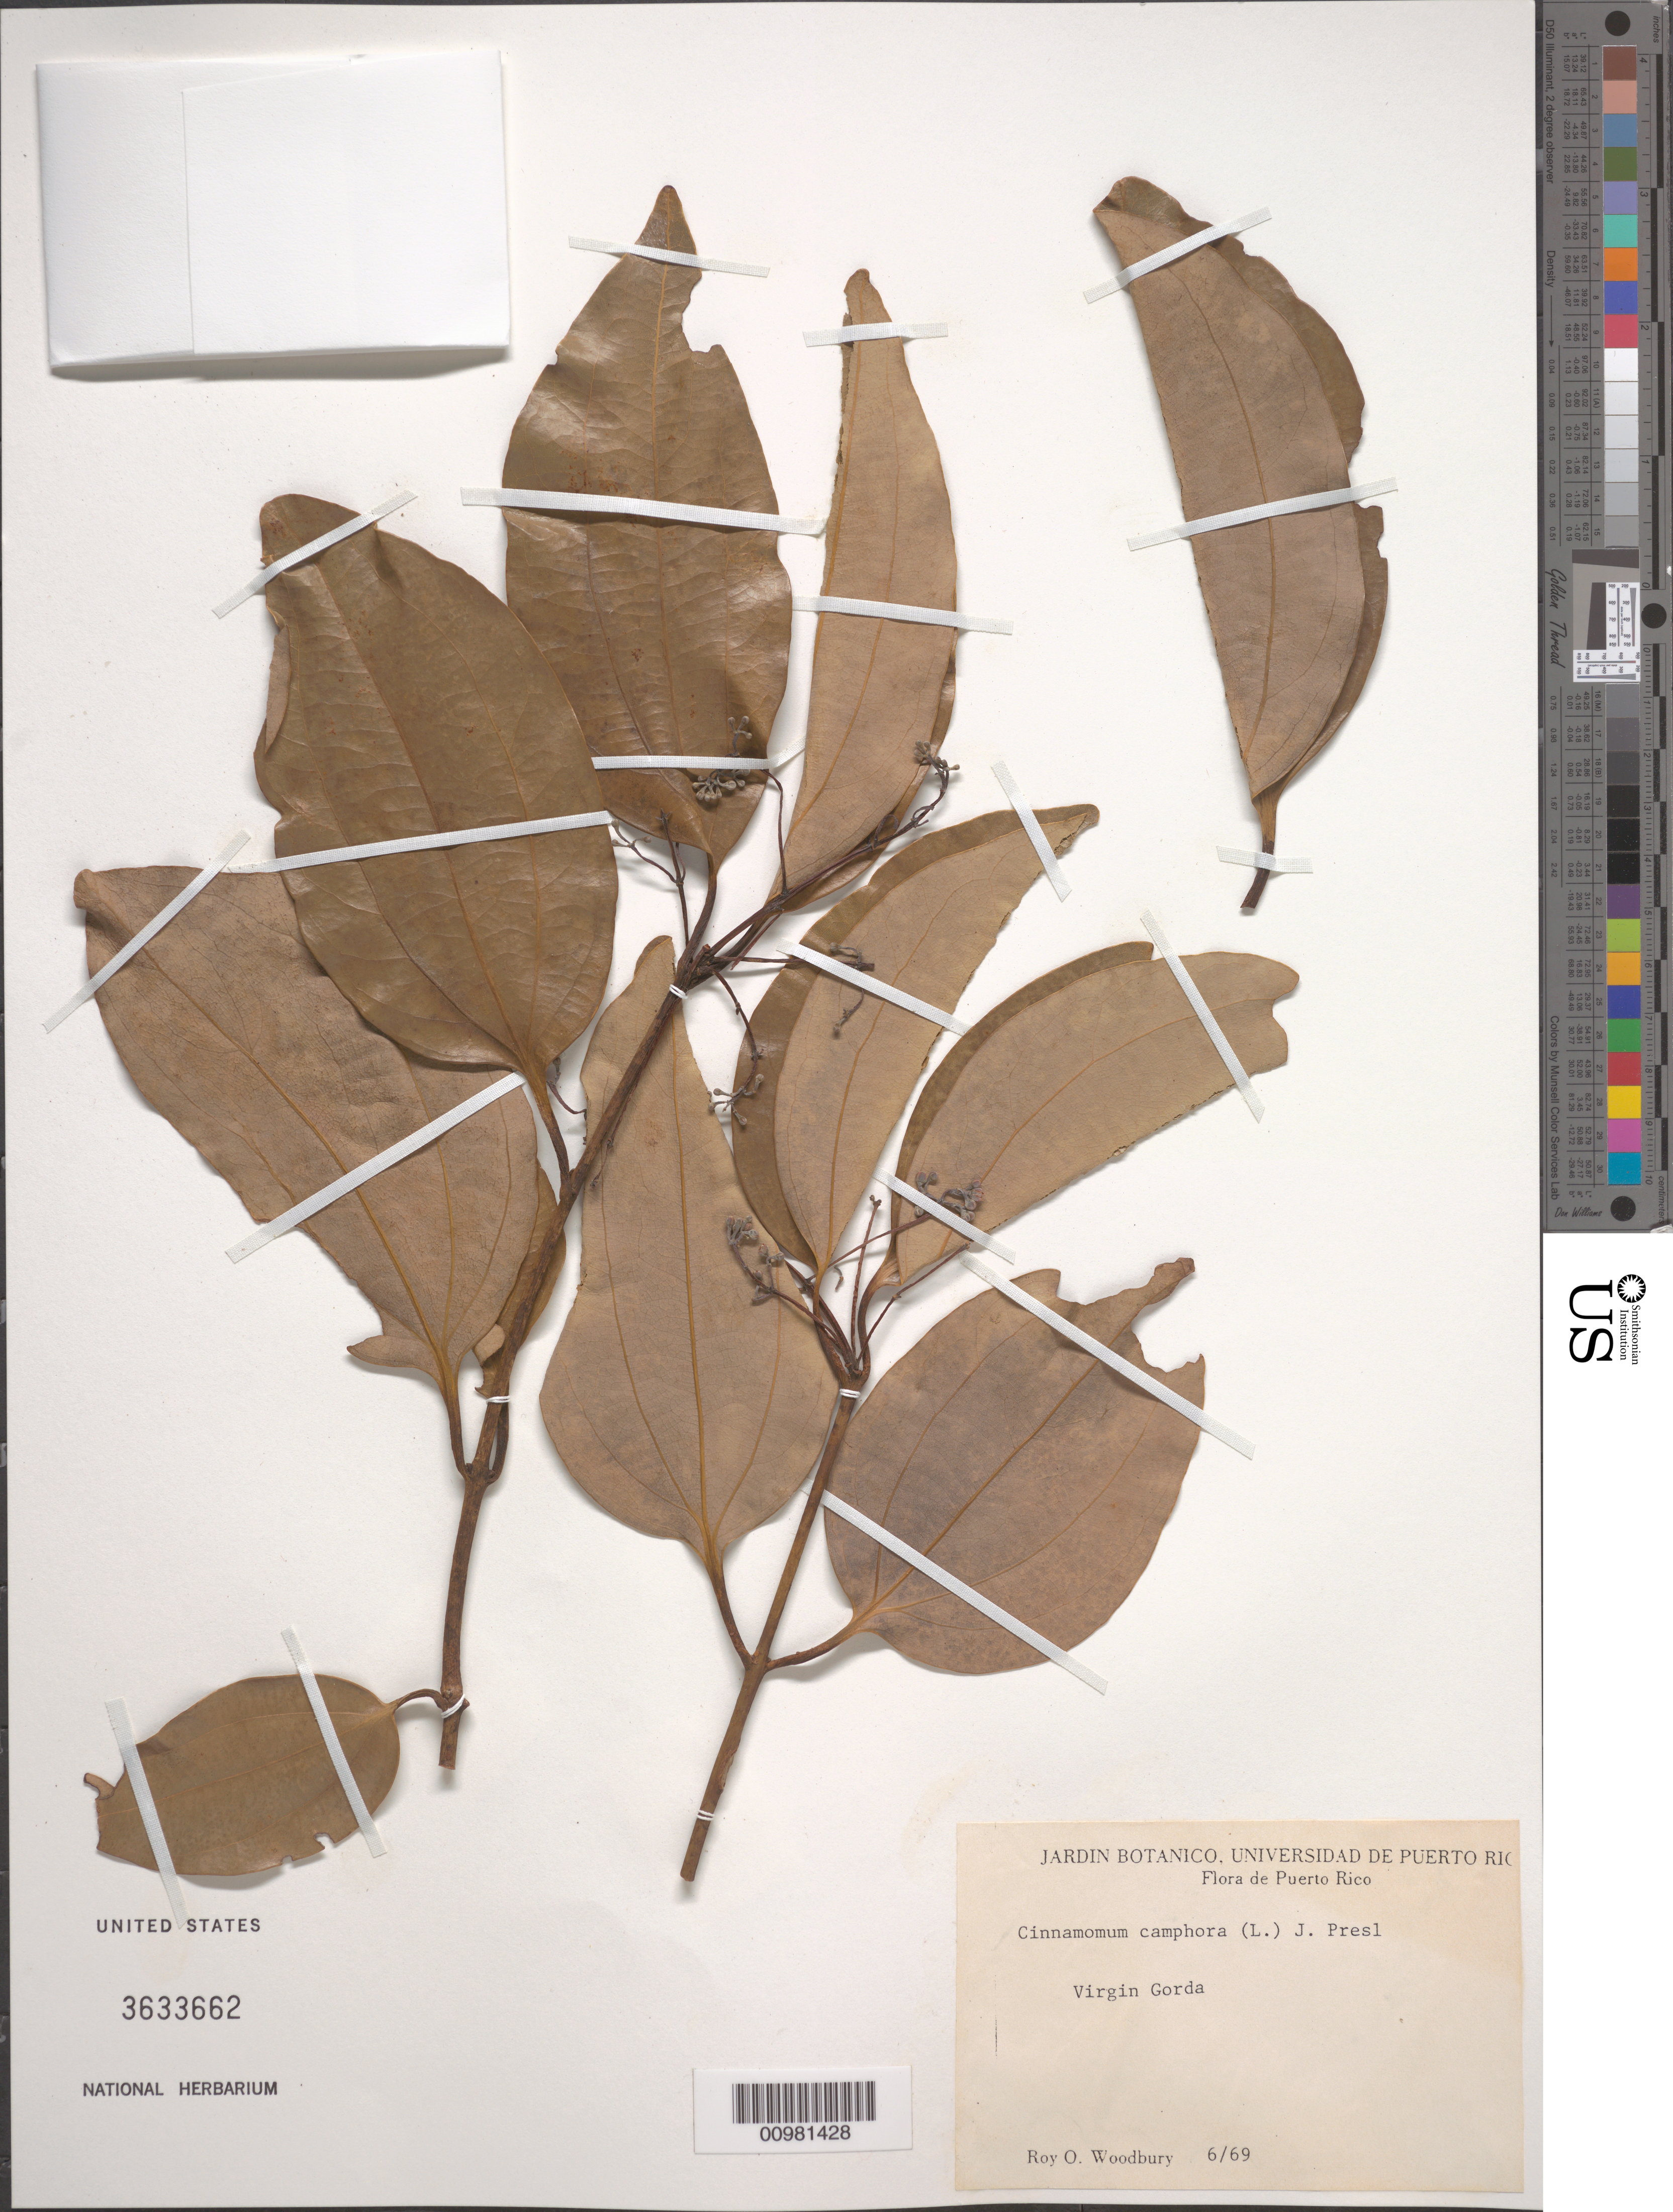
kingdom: Plantae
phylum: Tracheophyta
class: Magnoliopsida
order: Laurales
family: Lauraceae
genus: Cinnamomum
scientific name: Cinnamomum camphora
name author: (L.) J. Presl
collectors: R. O. Woodbury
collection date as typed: Jun 1969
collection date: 1969-06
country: British Virgin Islands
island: Virgin Gorda I.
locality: Virgin Gorda.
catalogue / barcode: US 3633662